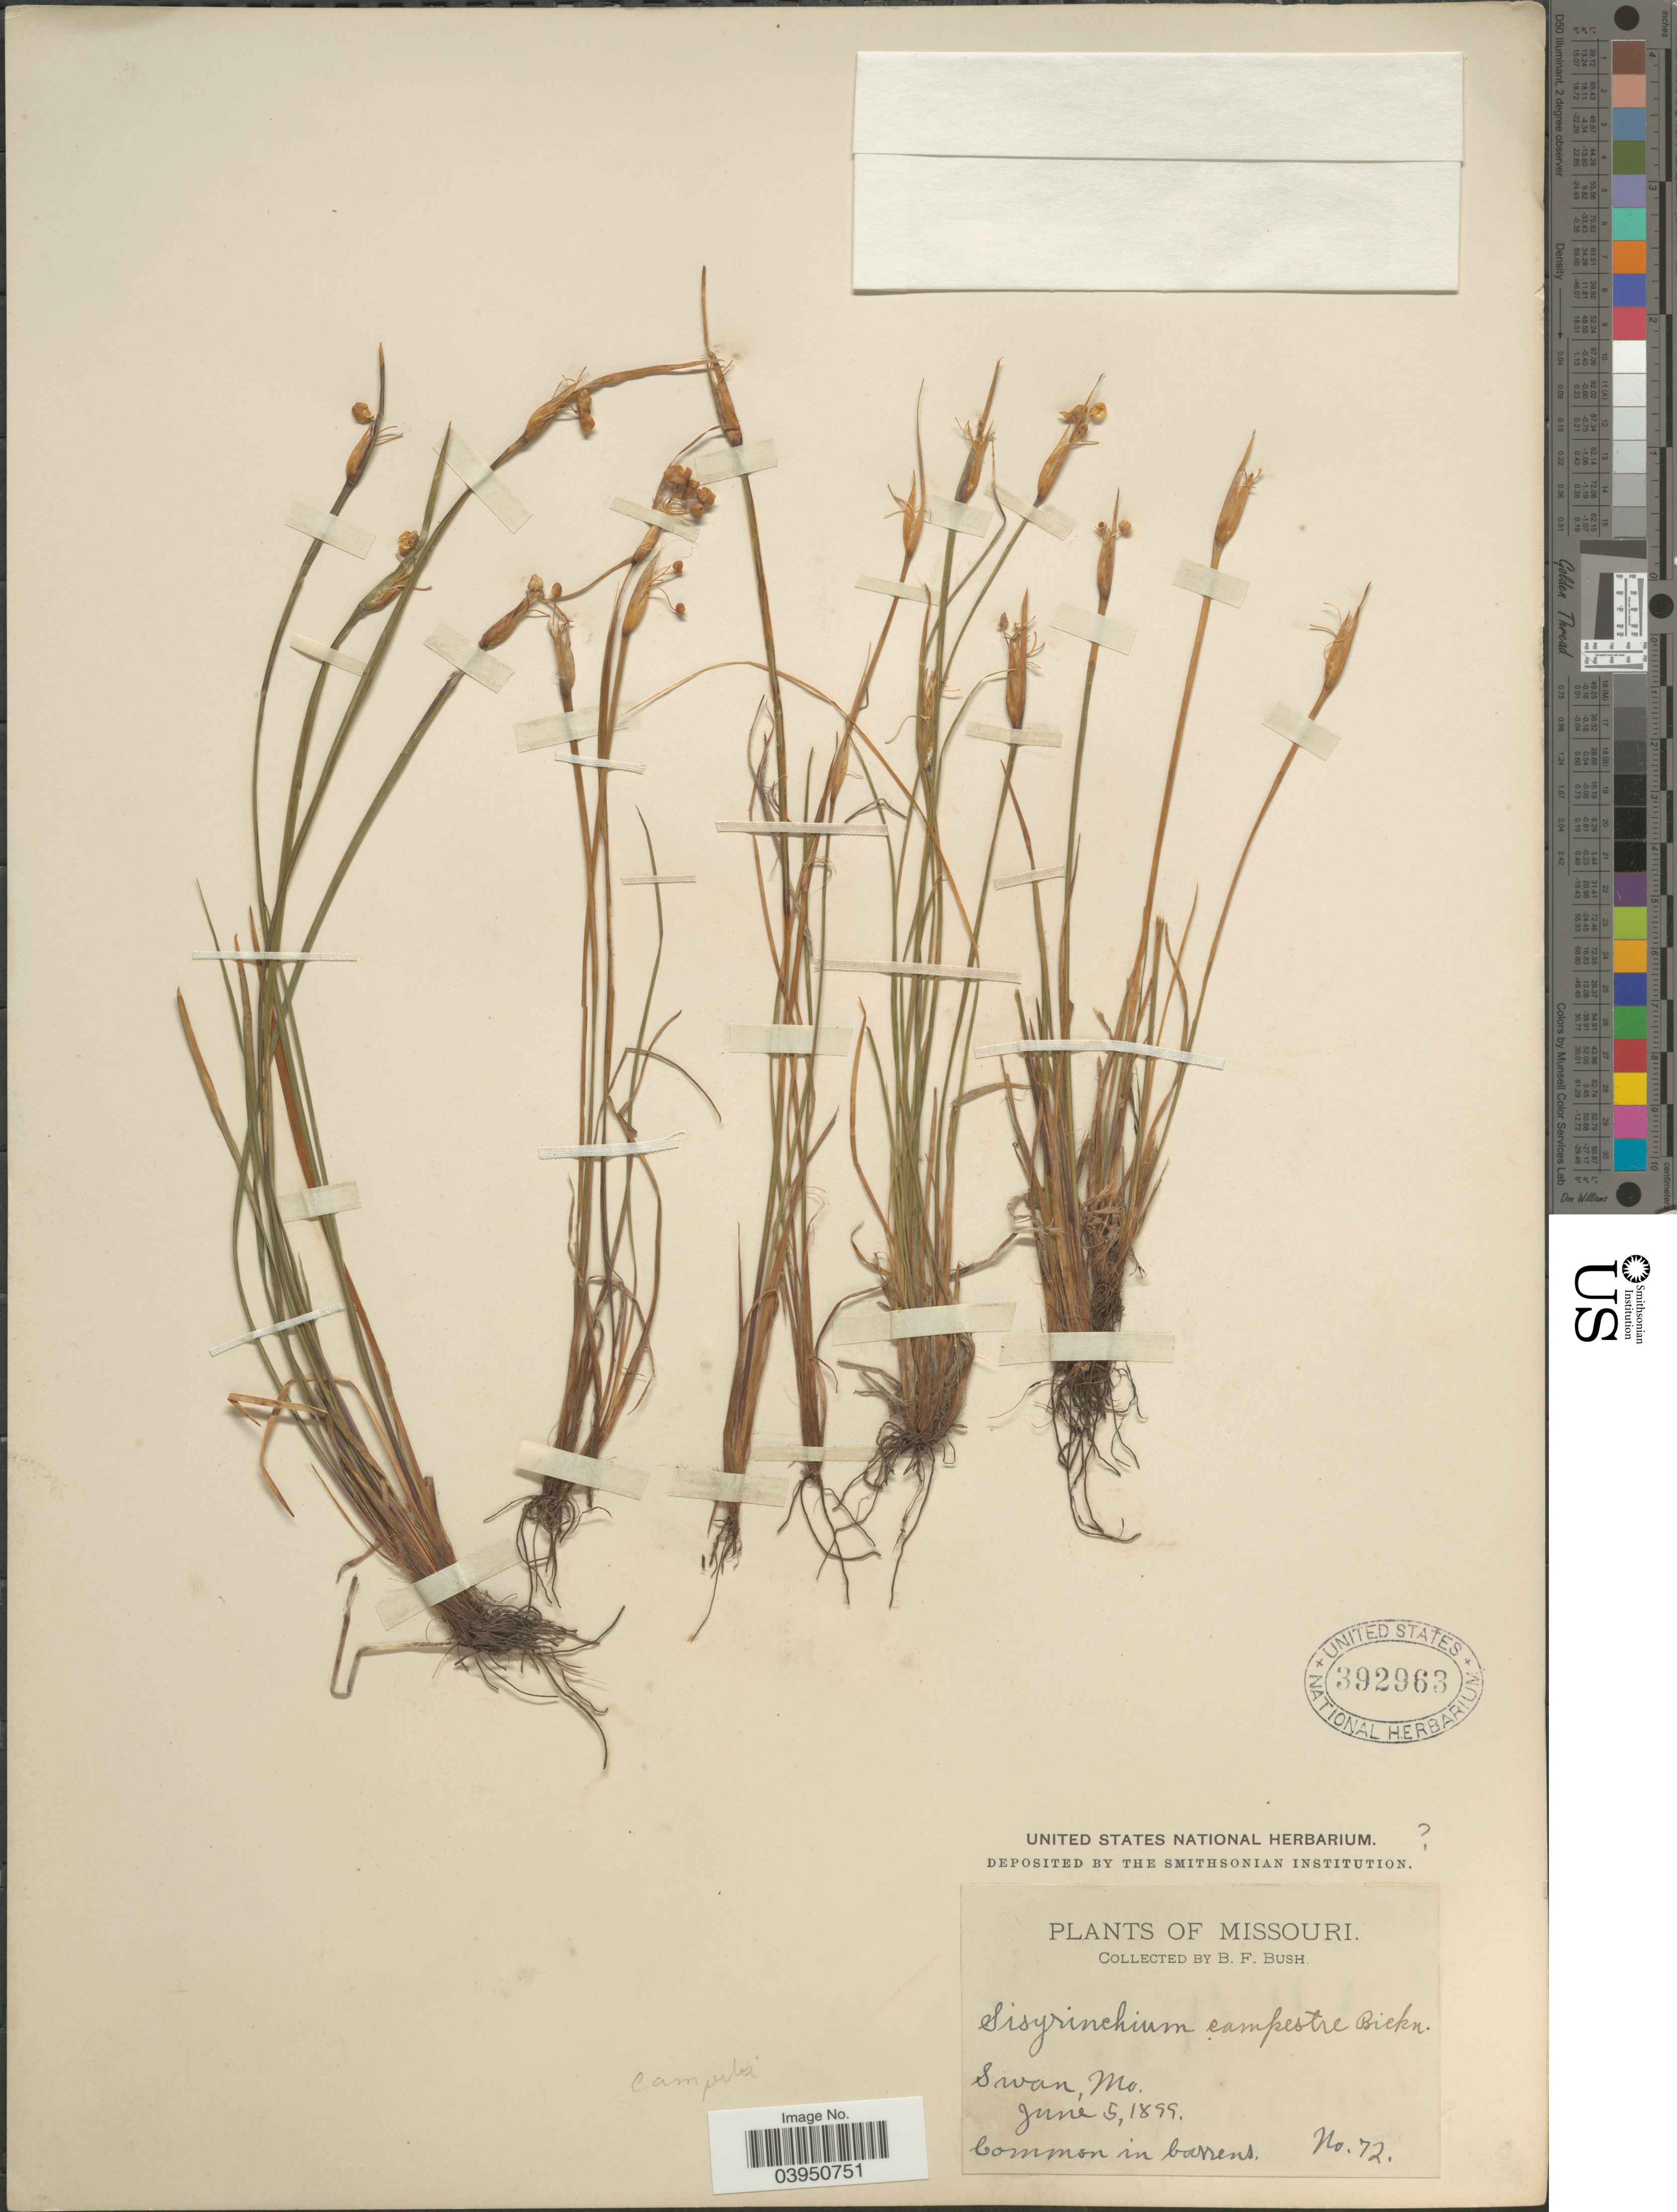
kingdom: Plantae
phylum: Tracheophyta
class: Liliopsida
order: Asparagales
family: Iridaceae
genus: Sisyrinchium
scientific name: Sisyrinchium campestre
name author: E.P. Bicknell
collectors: B. F. Bush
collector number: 72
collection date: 1899-06-05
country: United States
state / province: Missouri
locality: Swan.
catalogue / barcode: US 392963